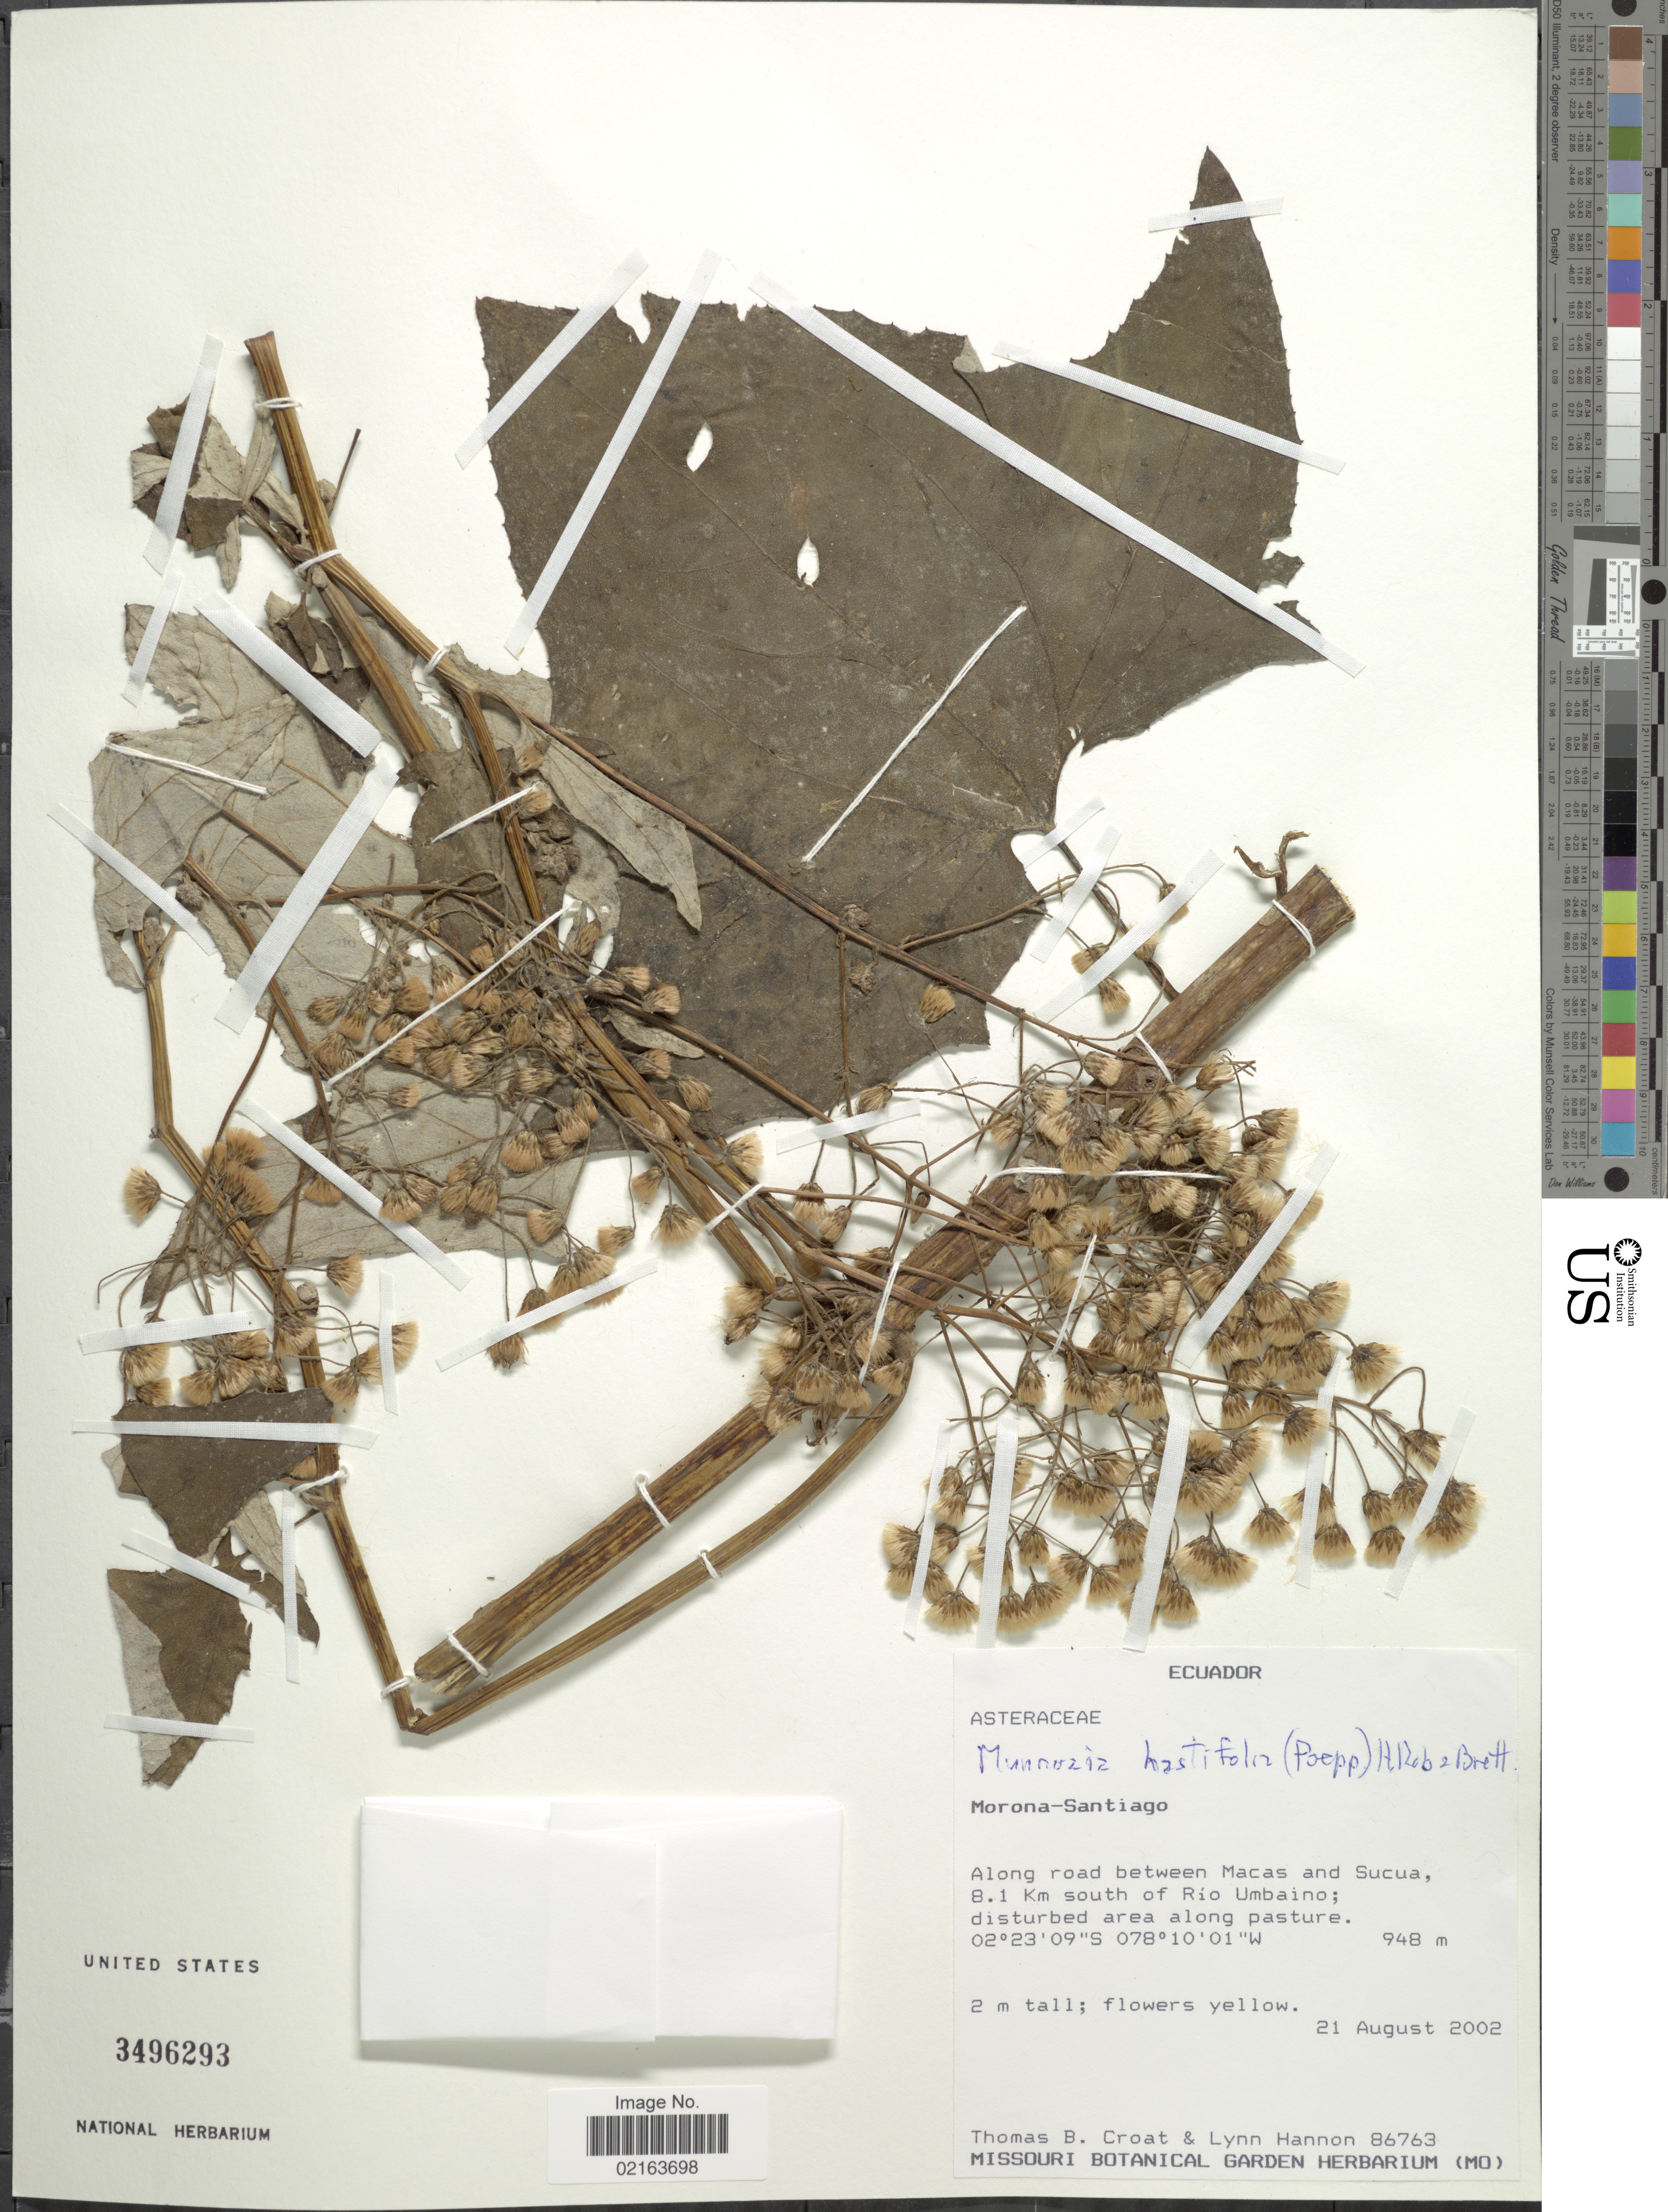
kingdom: Plantae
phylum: Tracheophyta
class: Magnoliopsida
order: Asterales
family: Asteraceae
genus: Munnozia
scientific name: Munnozia hastifolia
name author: (Poepp.) H. Rob. & Brettell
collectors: T. B. Croat & L. Hannon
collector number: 86763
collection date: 2002-08-21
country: Ecuador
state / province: Morona-Santiago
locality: Along road between Macas and Sucua, 8.1 km south of Rio Umbaino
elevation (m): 948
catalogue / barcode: US 3496293